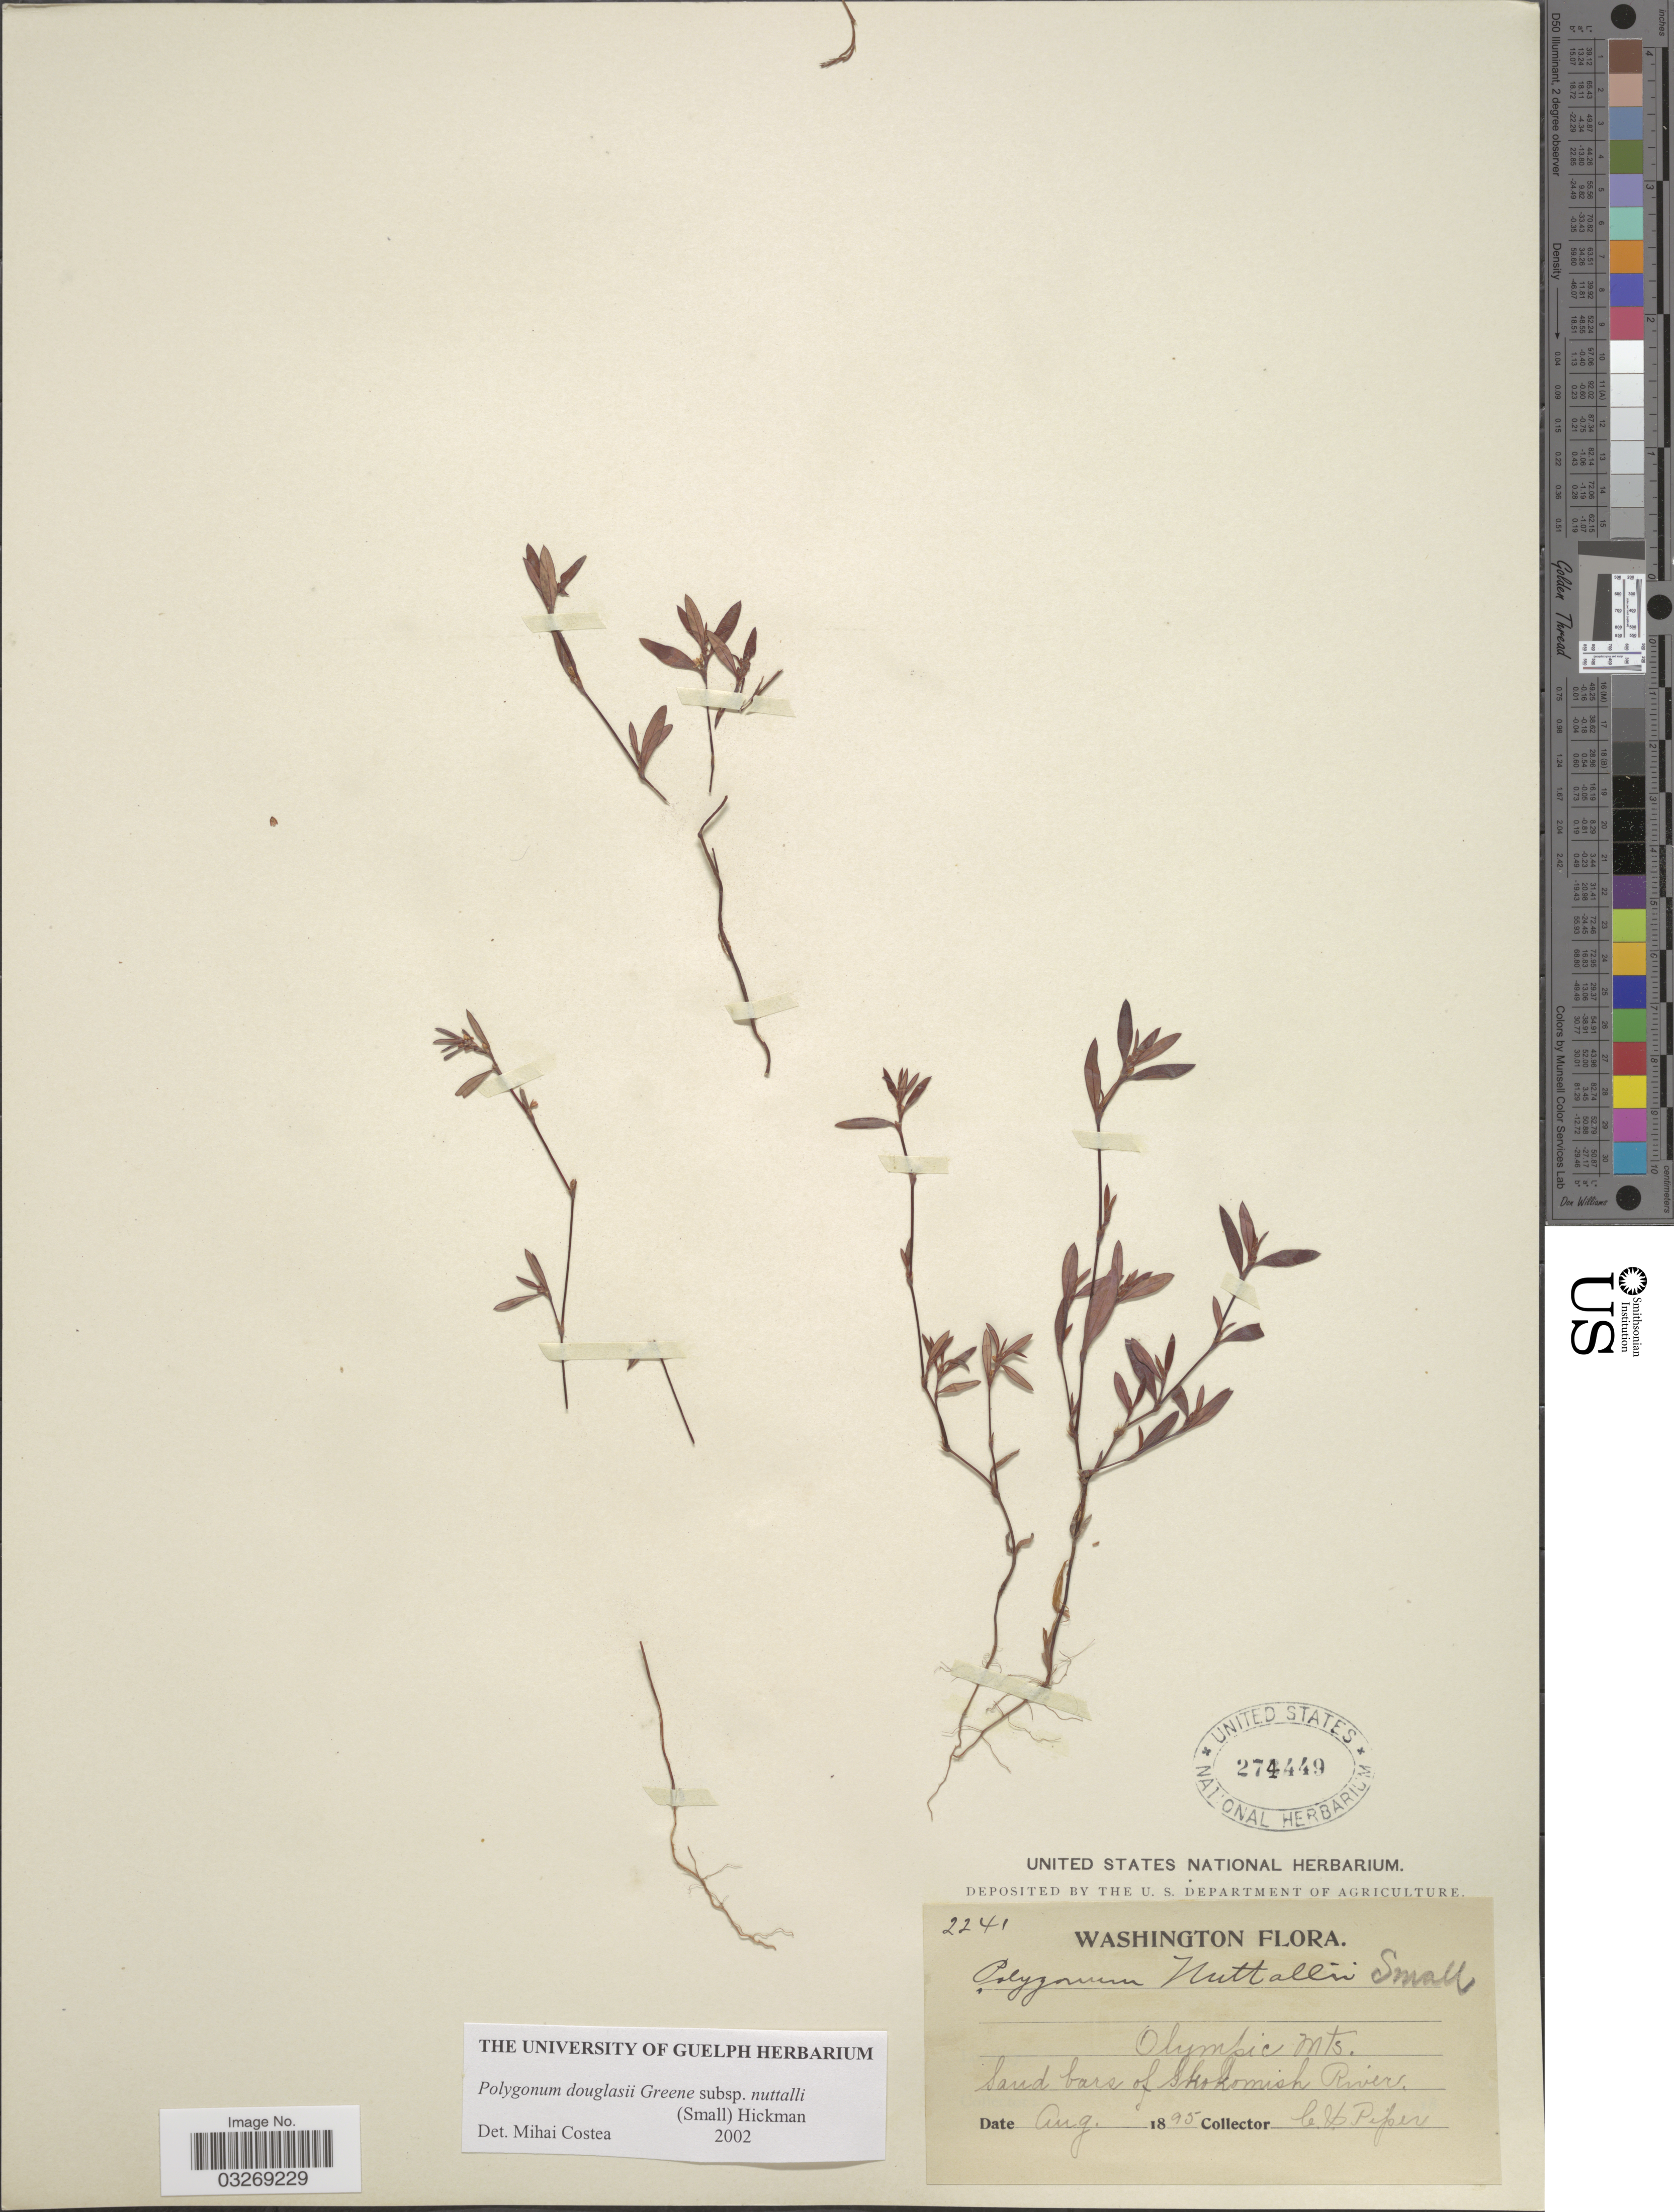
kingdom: Plantae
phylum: Tracheophyta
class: Magnoliopsida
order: Caryophyllales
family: Polygonaceae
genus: Polygonum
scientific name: Polygonum douglasii subsp. nuttallii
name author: (Small) Hickman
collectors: C. V. Piper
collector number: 2241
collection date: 1895-08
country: United States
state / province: Washington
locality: Olympic Mts. sand bars of Skokomish River.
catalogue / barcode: US 274449